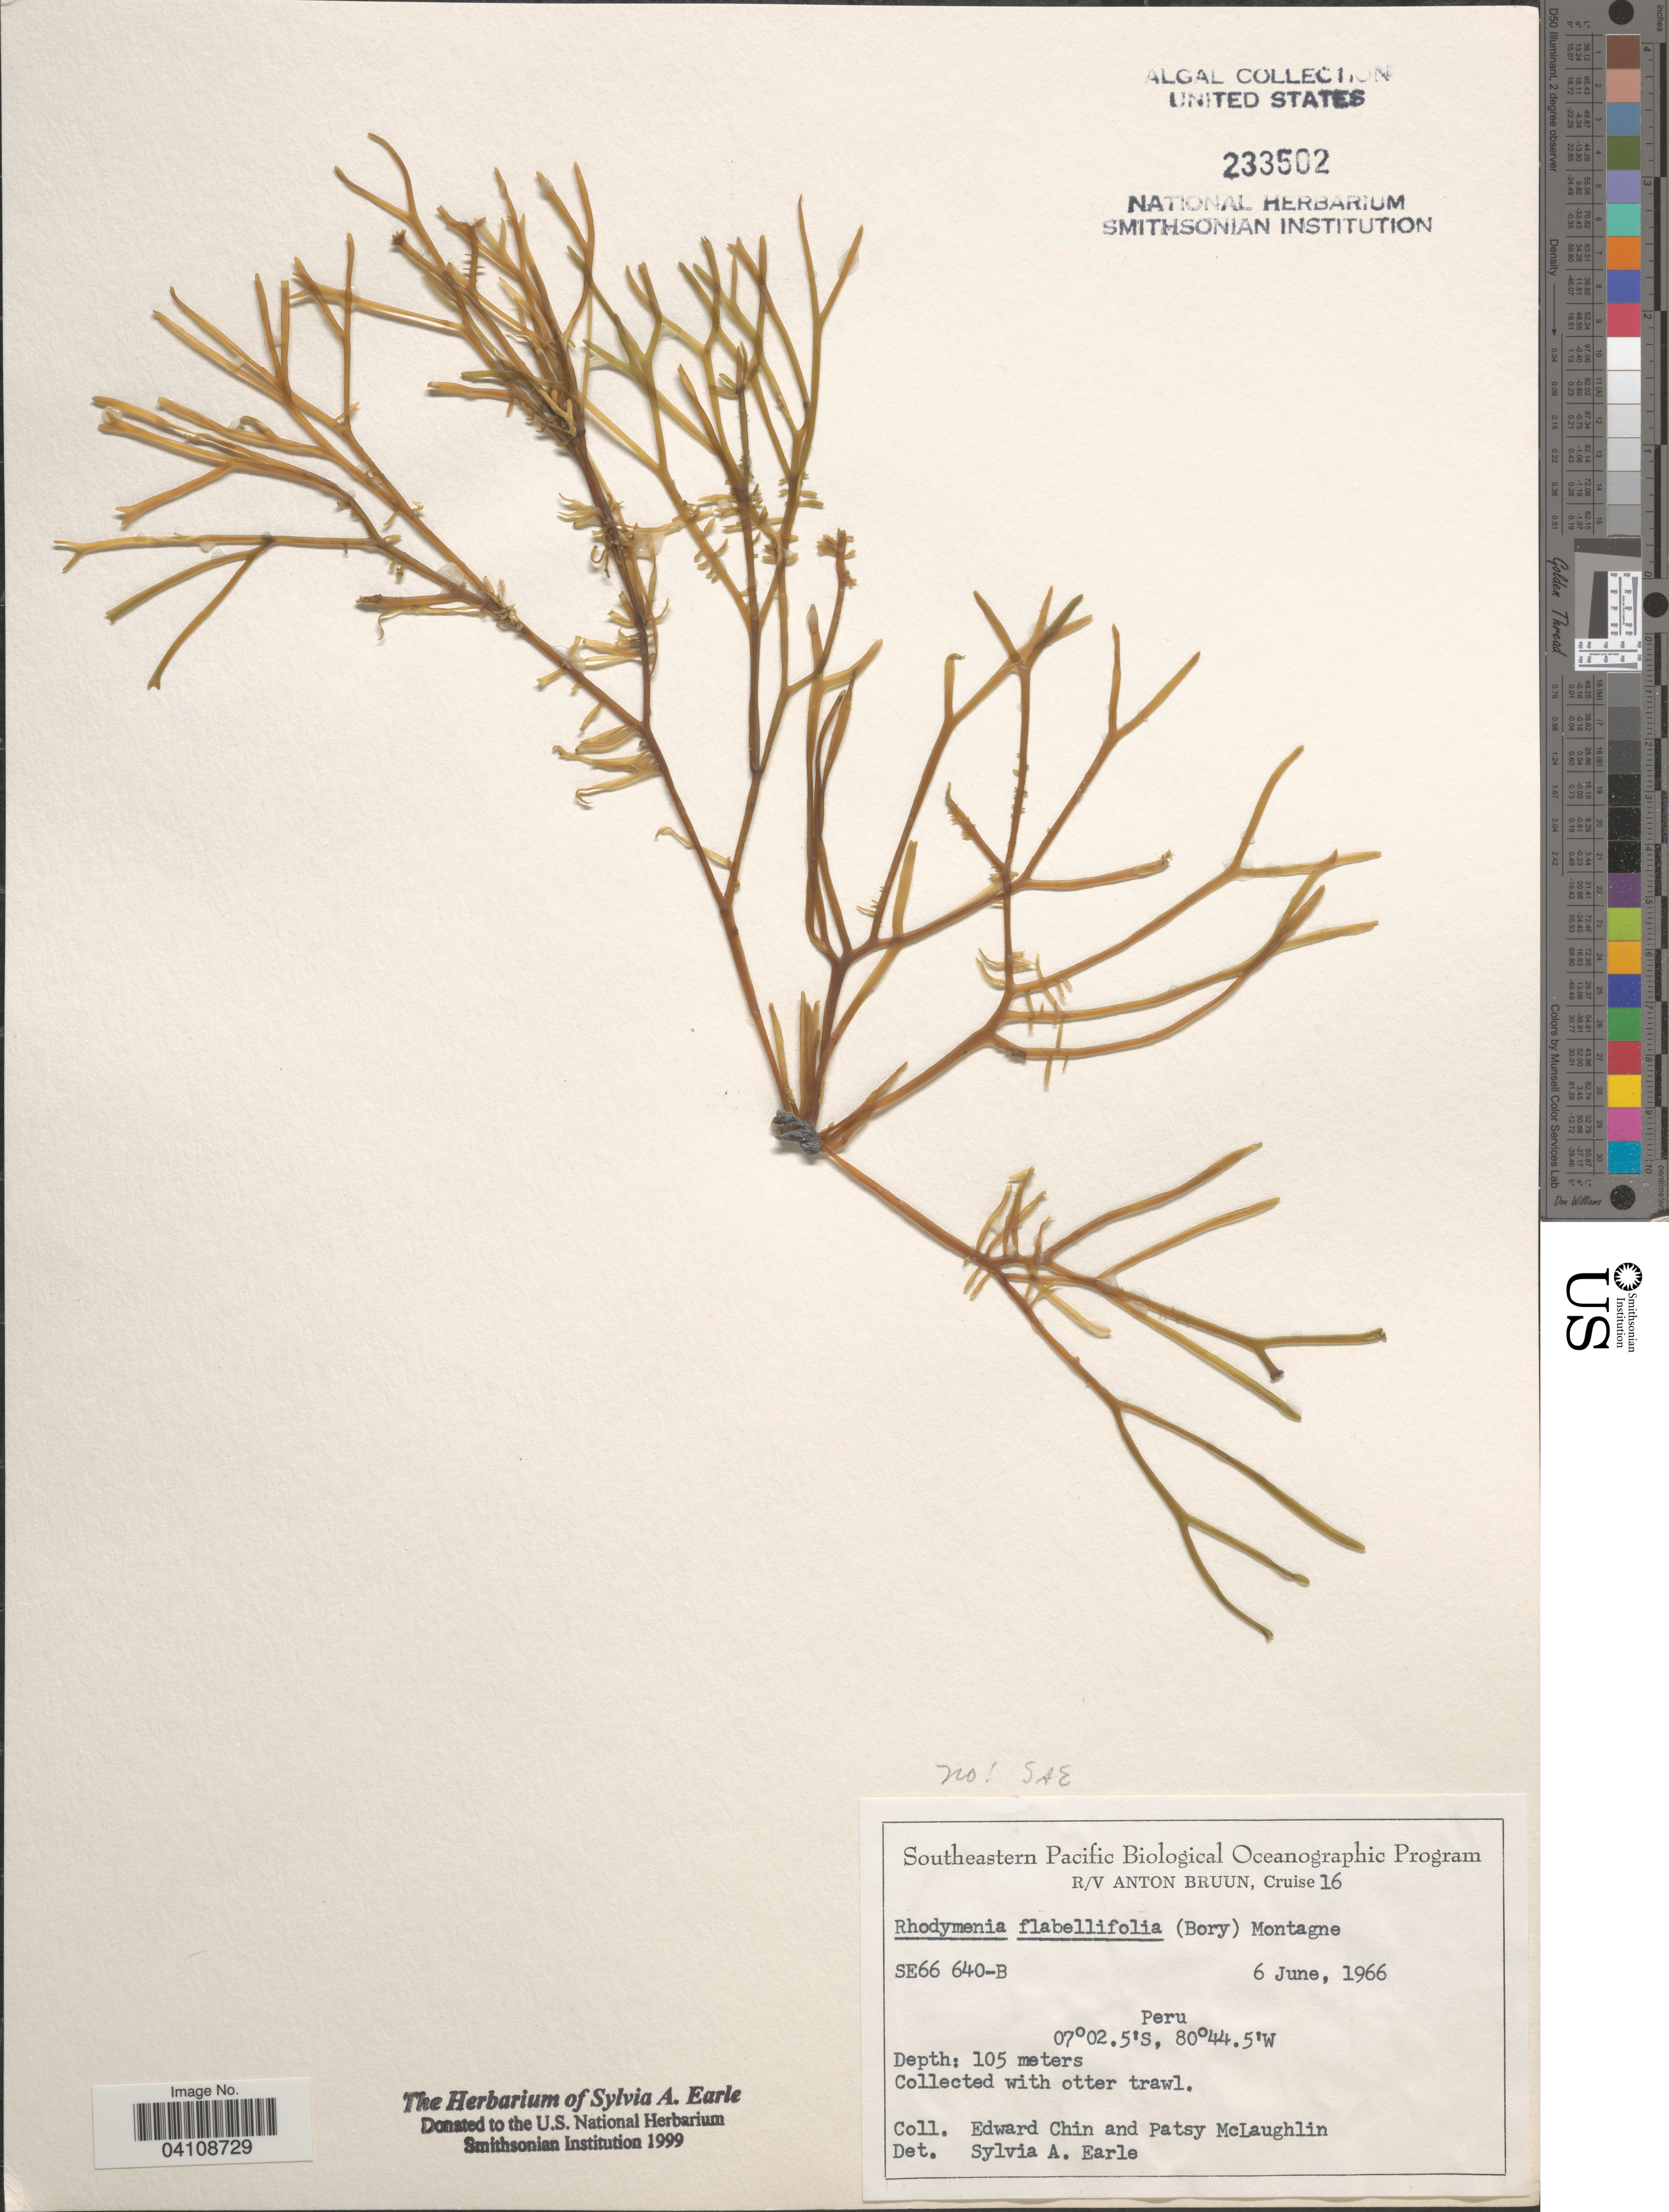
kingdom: Plantae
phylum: Rhodophyta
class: Florideophyceae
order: Rhodymeniales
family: Rhodymeniaceae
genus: Rhodymenia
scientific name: Rhodymenia flabellifolia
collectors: E. Chin & P. McLaughlin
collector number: SE66640-B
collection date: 1966-06-06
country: Peru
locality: R/V Anton Bruun, Cruise 16.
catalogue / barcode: US 233502